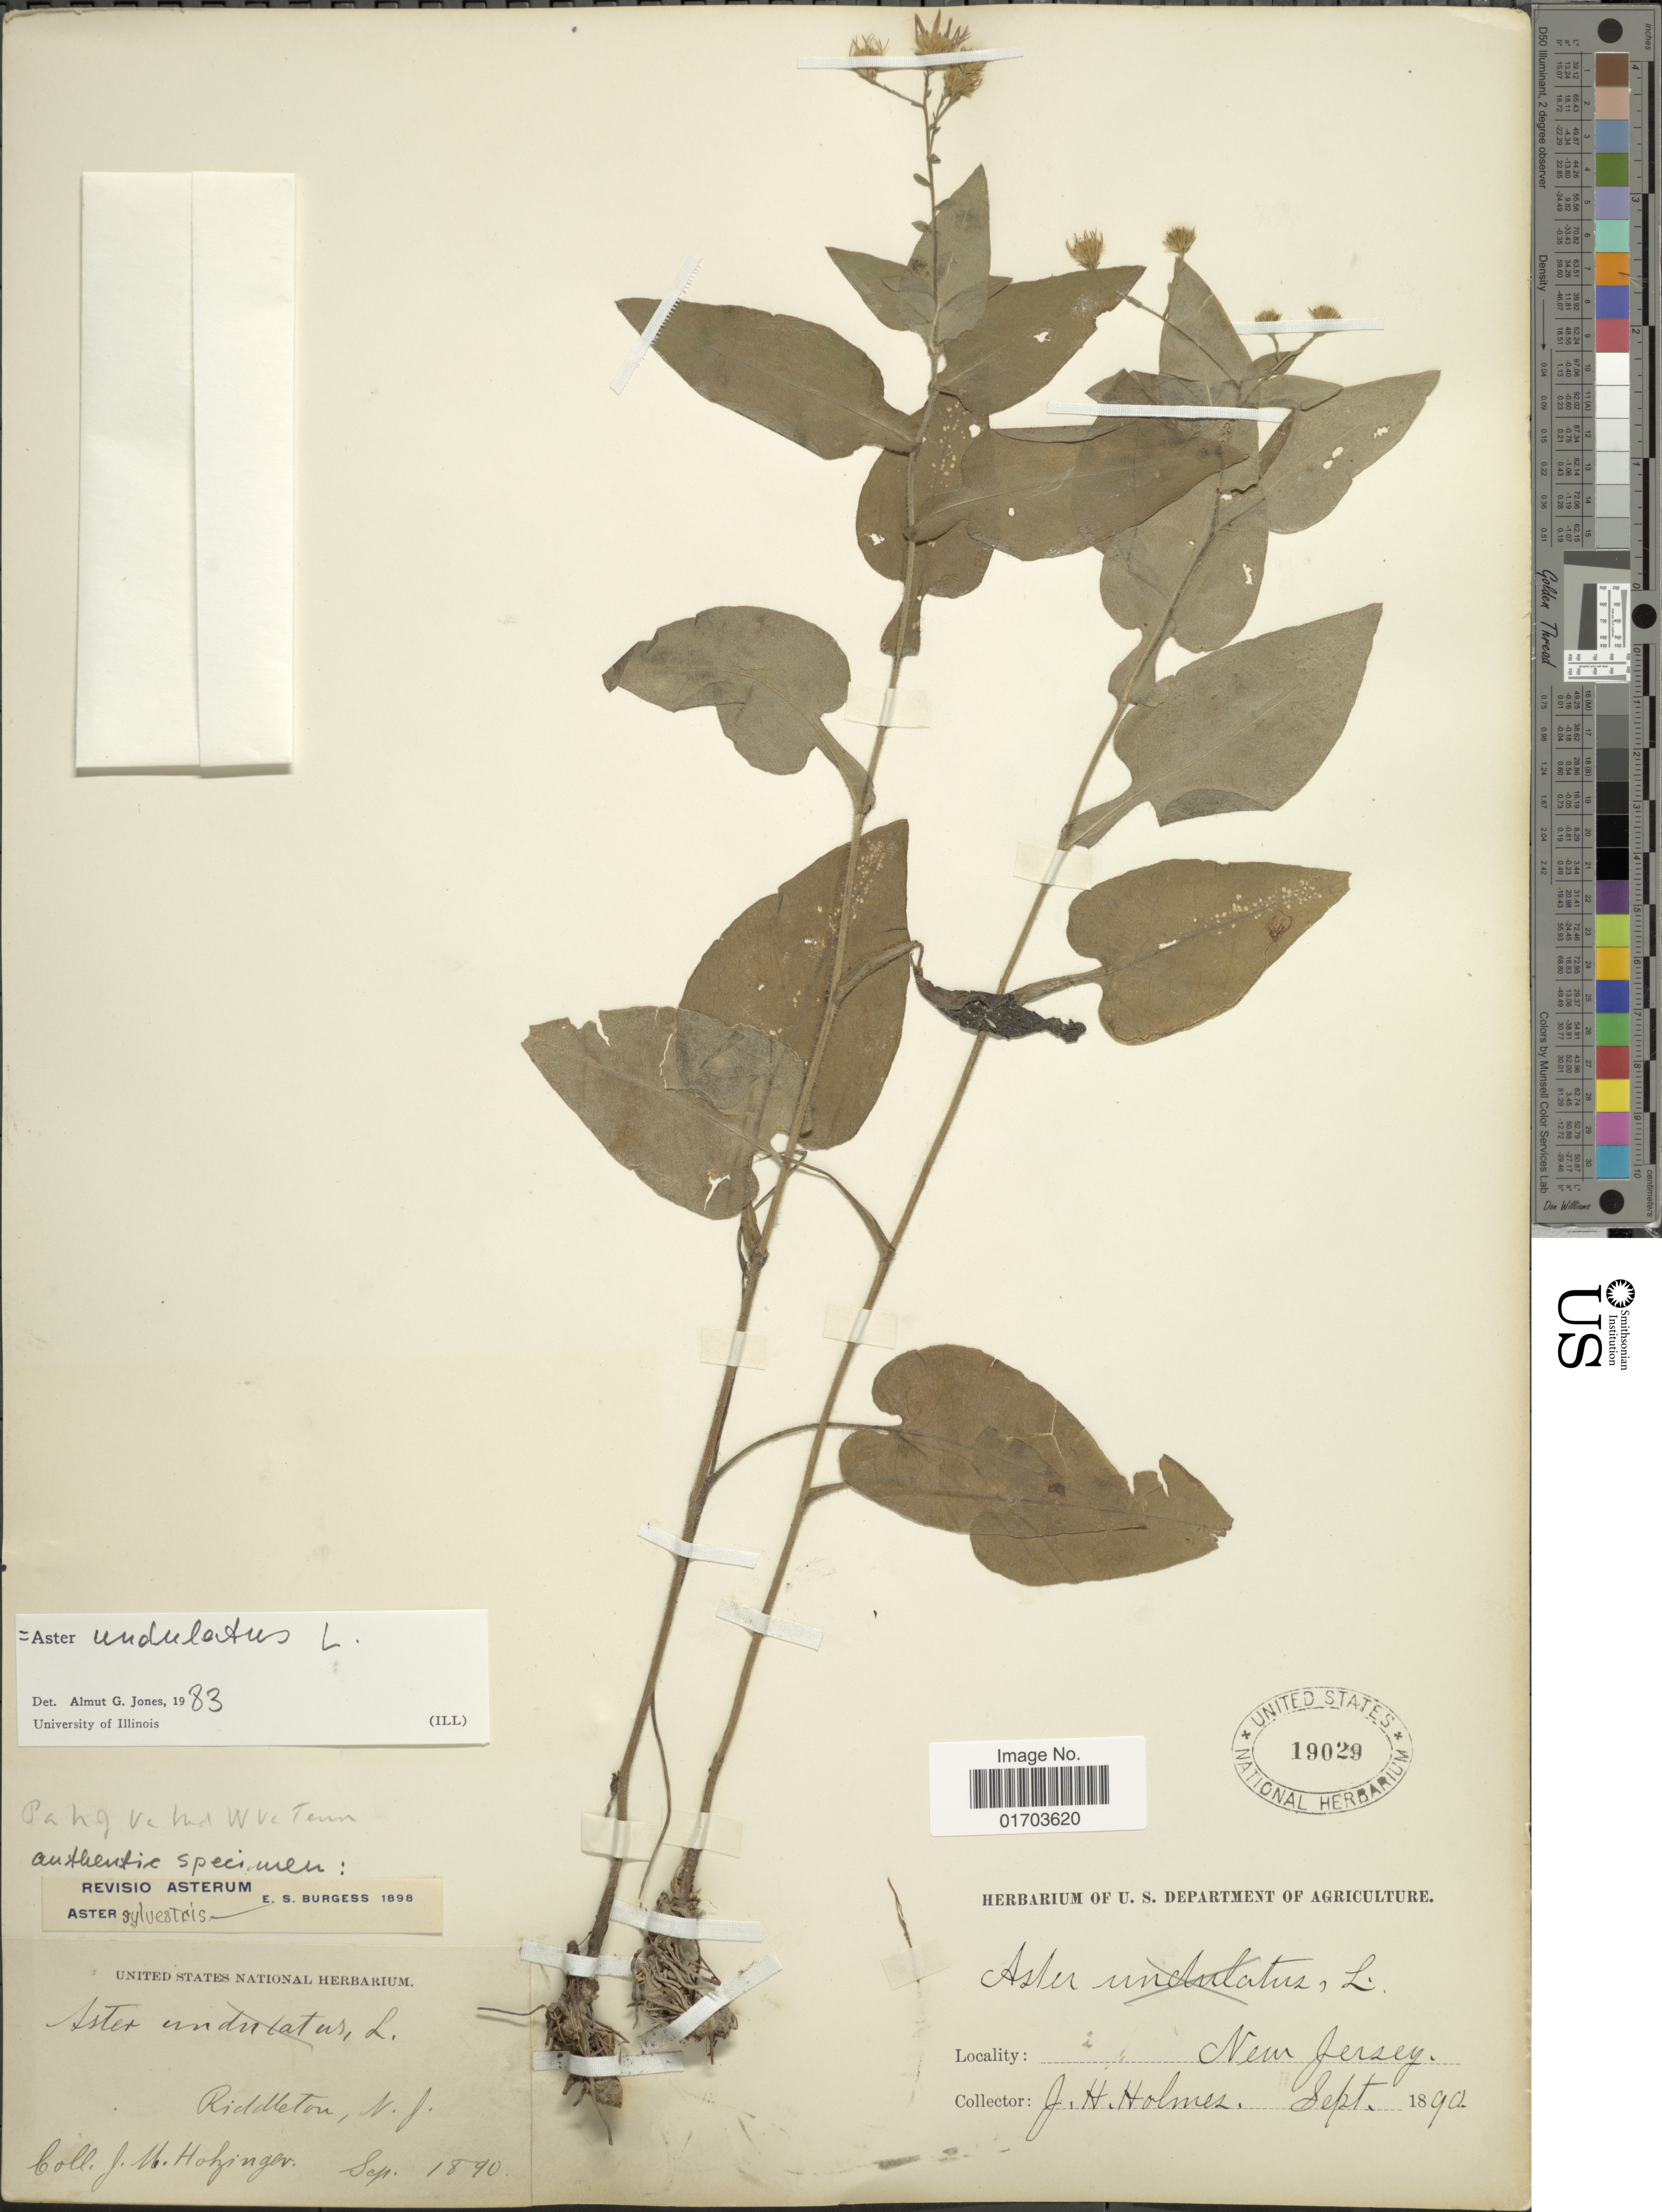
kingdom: Plantae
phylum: Tracheophyta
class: Magnoliopsida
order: Asterales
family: Asteraceae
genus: Symphyotrichum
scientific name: Symphyotrichum undulatum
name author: (L.) G.L. Nesom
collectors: J. Holmes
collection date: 1890-09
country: United States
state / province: New Jersey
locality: New jersey. Riddleton, N.J.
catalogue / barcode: US 19029